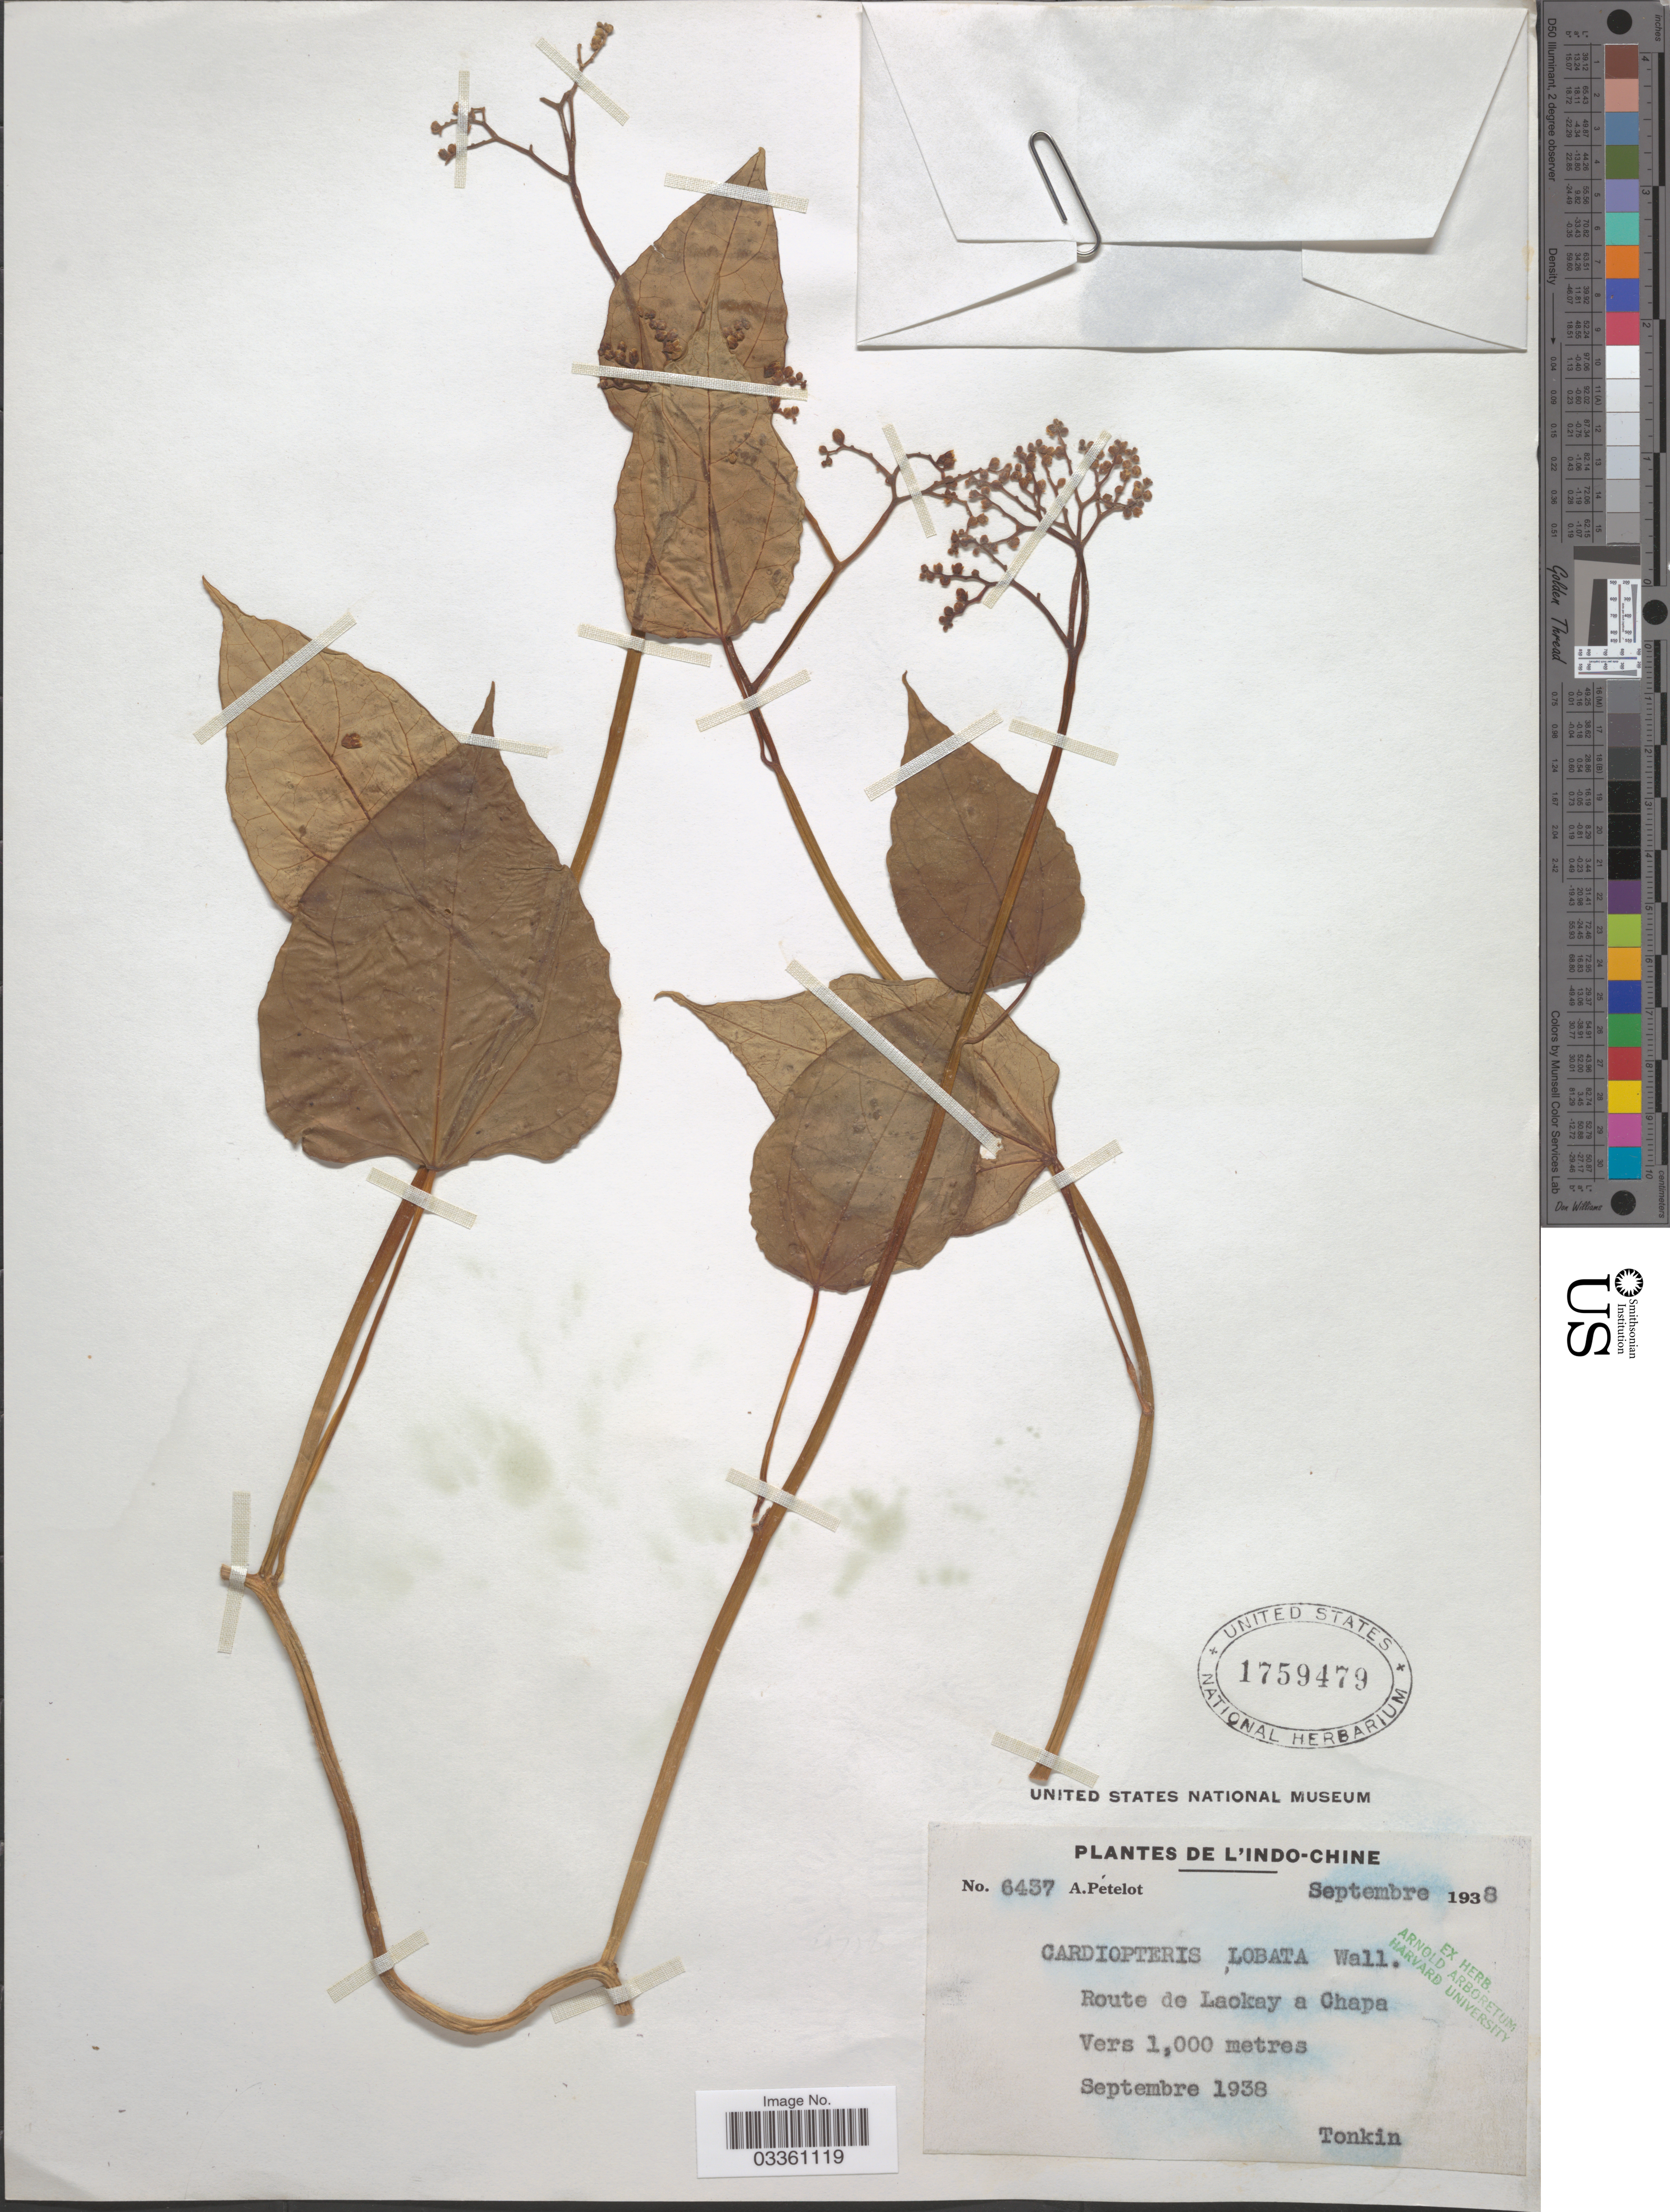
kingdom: Plantae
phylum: Tracheophyta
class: Magnoliopsida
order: Cardiopteridales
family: Cardiopteridaceae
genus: Cardiopteris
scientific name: Cardiopteris lobata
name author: Wall.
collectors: A. Petelot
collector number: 6437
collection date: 1938-09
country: Vietnam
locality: De L'Indo-Chine. Route de Lackay a Chapa. Tonkin.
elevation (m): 1000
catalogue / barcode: US 1759479